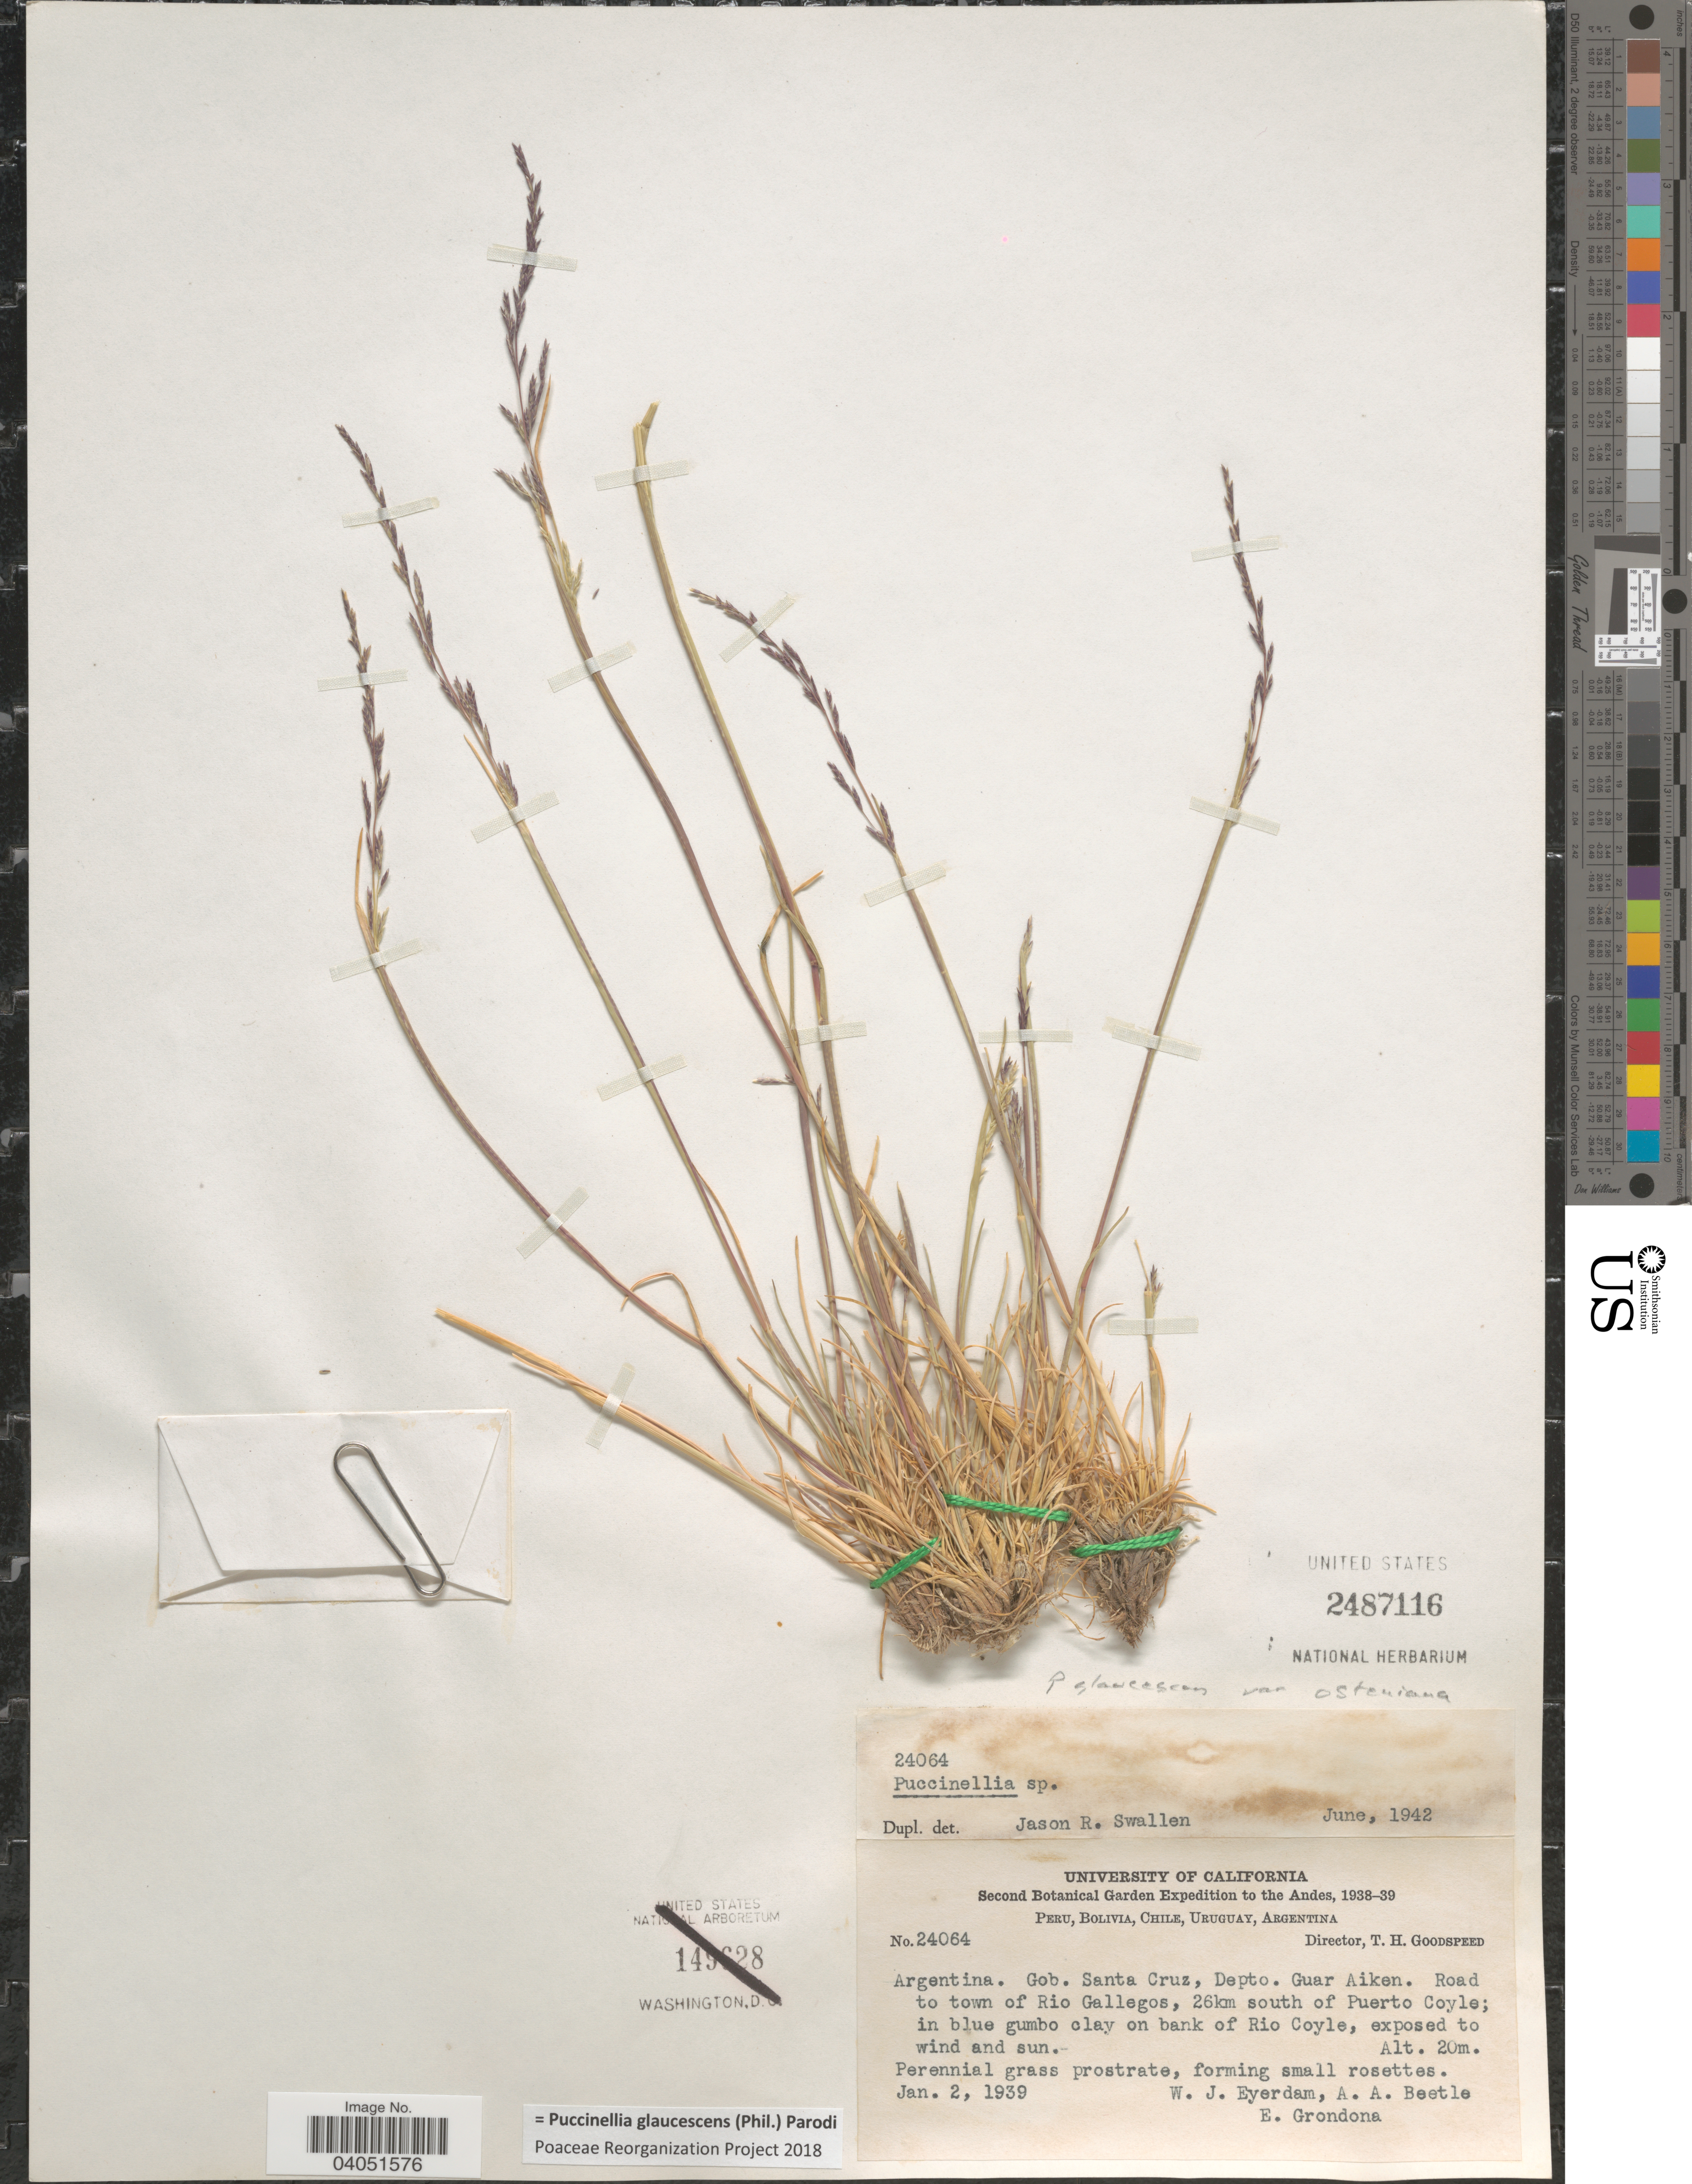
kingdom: Plantae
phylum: Tracheophyta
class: Liliopsida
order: Poales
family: Poaceae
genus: Puccinellia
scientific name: Puccinellia glaucescens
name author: (Phil.) Parodi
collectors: W. J. Eyerdam, A. A. Beetle & E. Grondona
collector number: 24064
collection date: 1939-01-02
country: Argentina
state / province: Santa Cruz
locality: The Andes. Gob. Santa Cruz, Depto. Guar Aiken. Road to town of Rio Gallegos, 26km south of Puerto Coyle; in blue gumbo clay on bank of Rio Coyle.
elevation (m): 20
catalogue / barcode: US 2487116